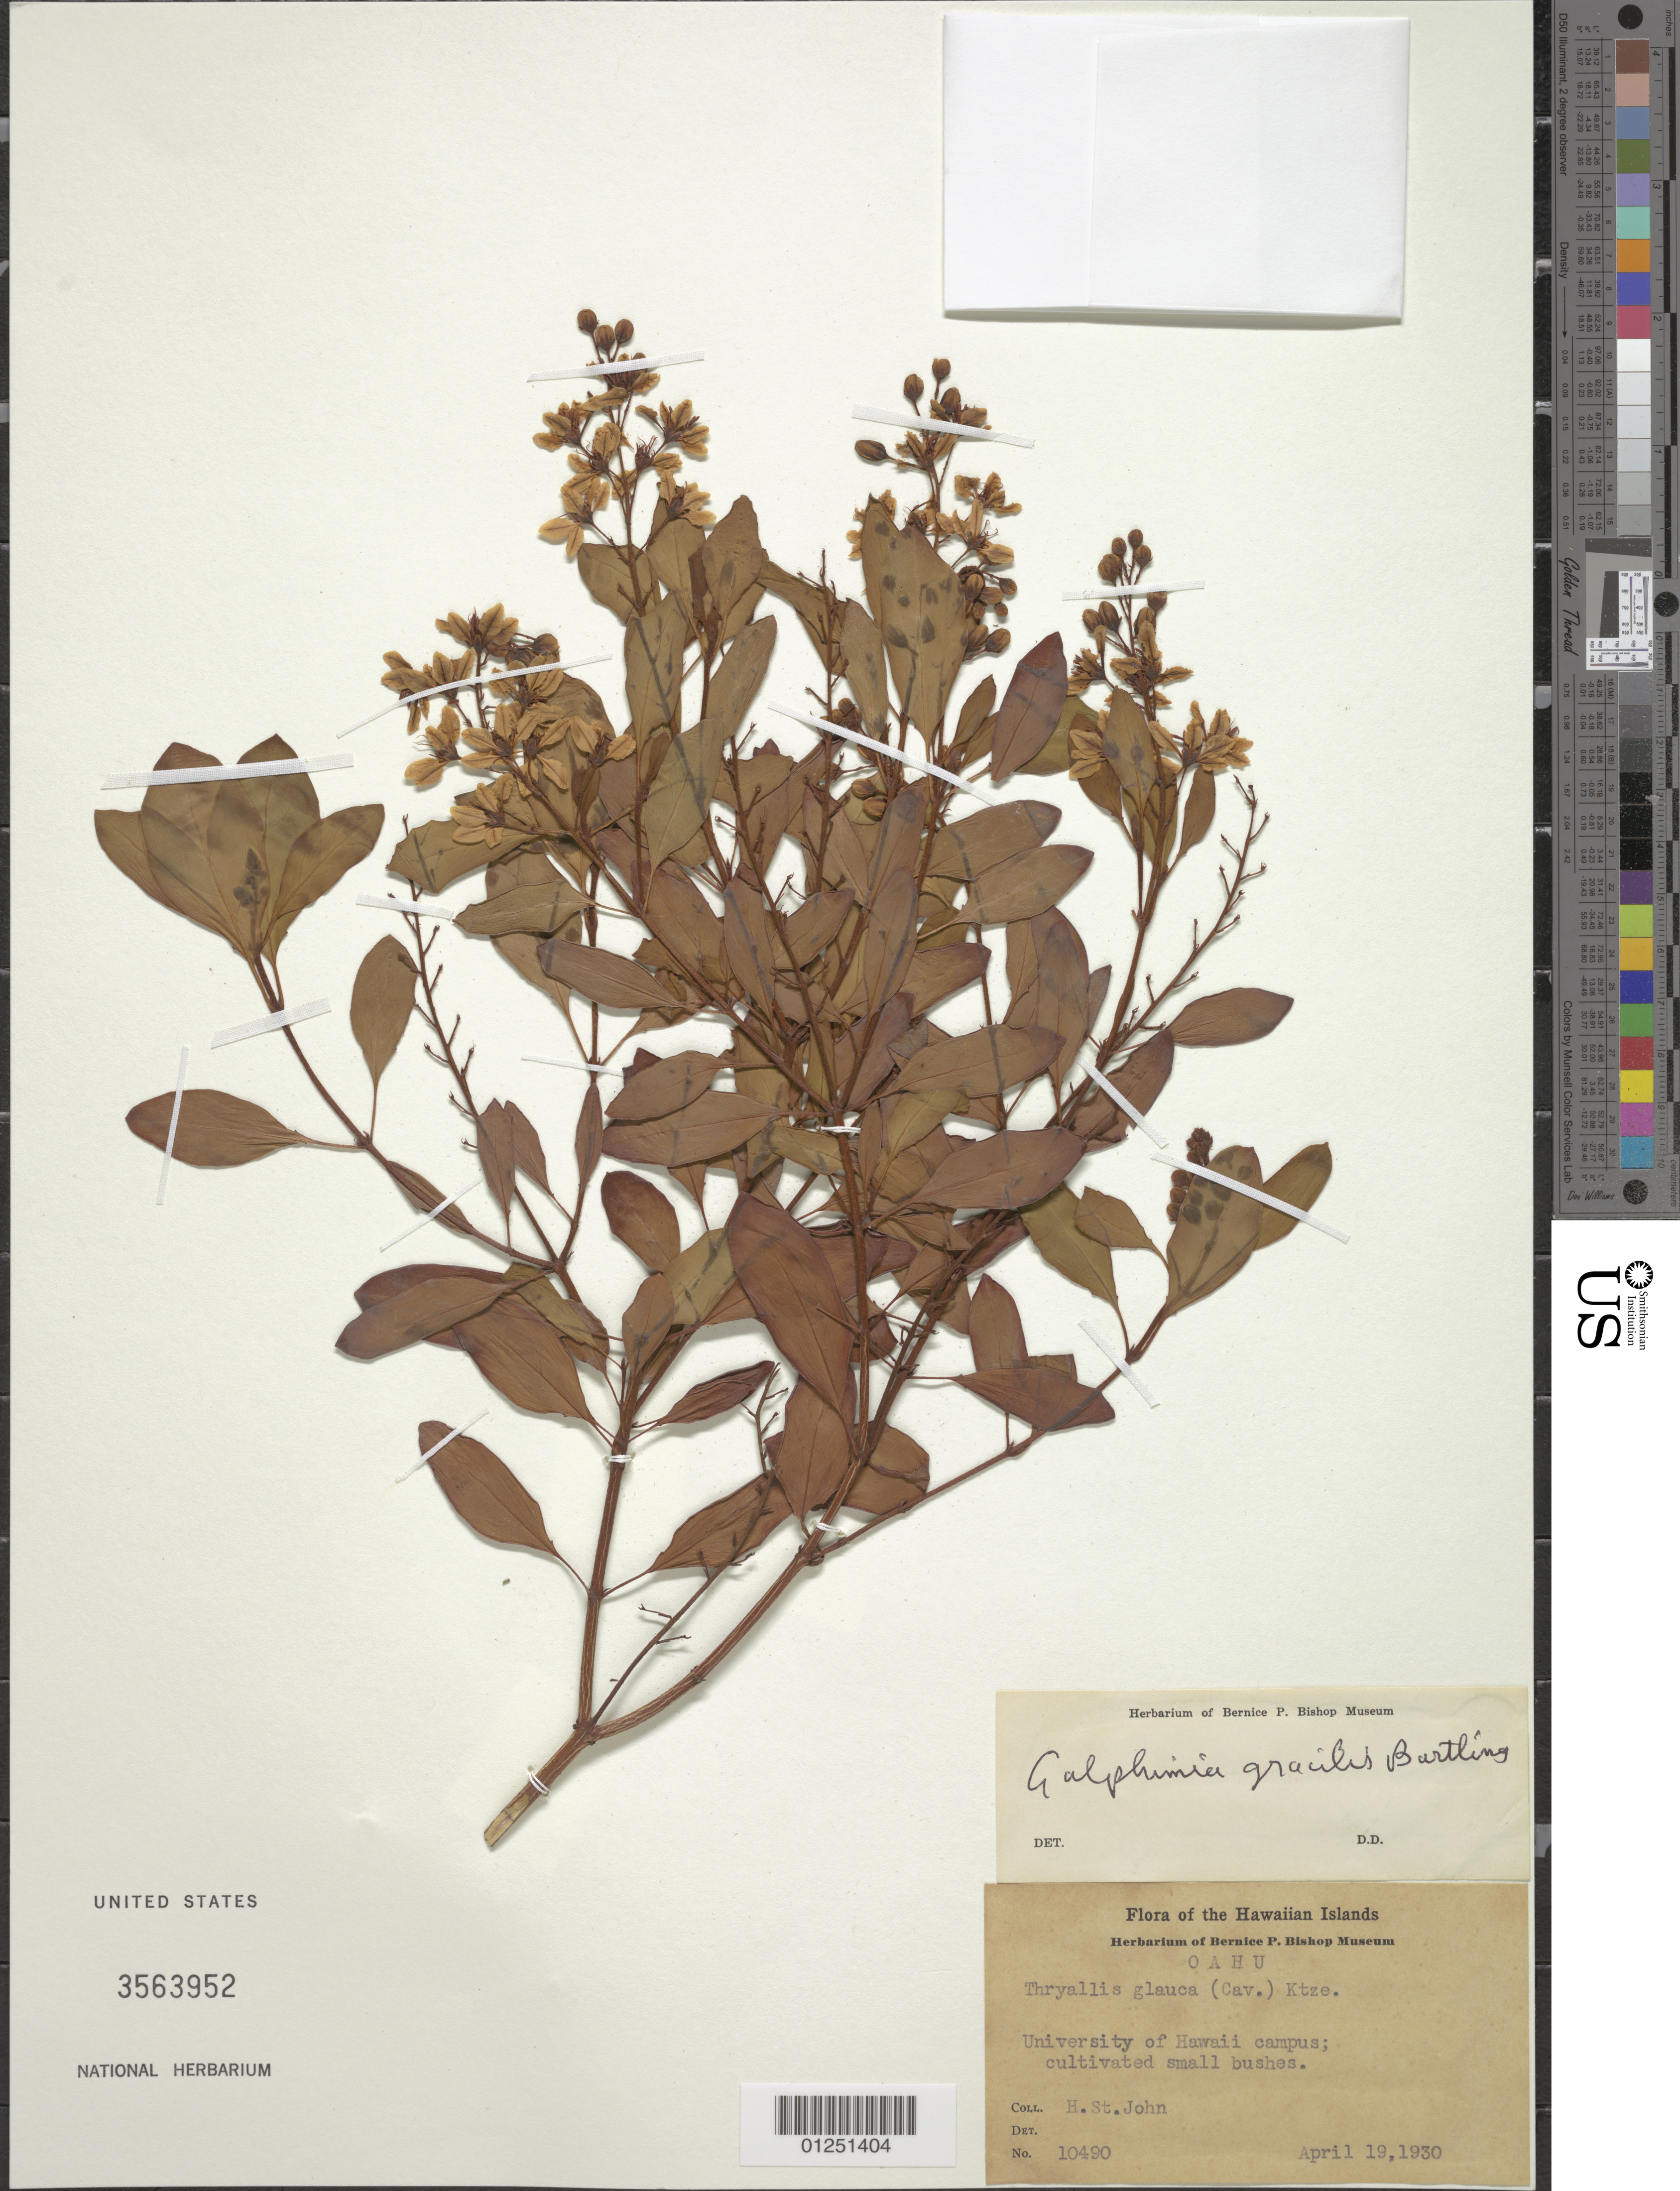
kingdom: Plantae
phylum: Tracheophyta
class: Magnoliopsida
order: Malpighiales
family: Malpighiaceae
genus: Galphimia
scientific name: Galphimia gracilis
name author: Bartl.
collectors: H. St. John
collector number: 10490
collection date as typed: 19 Apr 1930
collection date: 1930-04-19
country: United States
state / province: Hawaii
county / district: Honolulu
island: Oahu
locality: University of Hawaii campus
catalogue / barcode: US 3563952